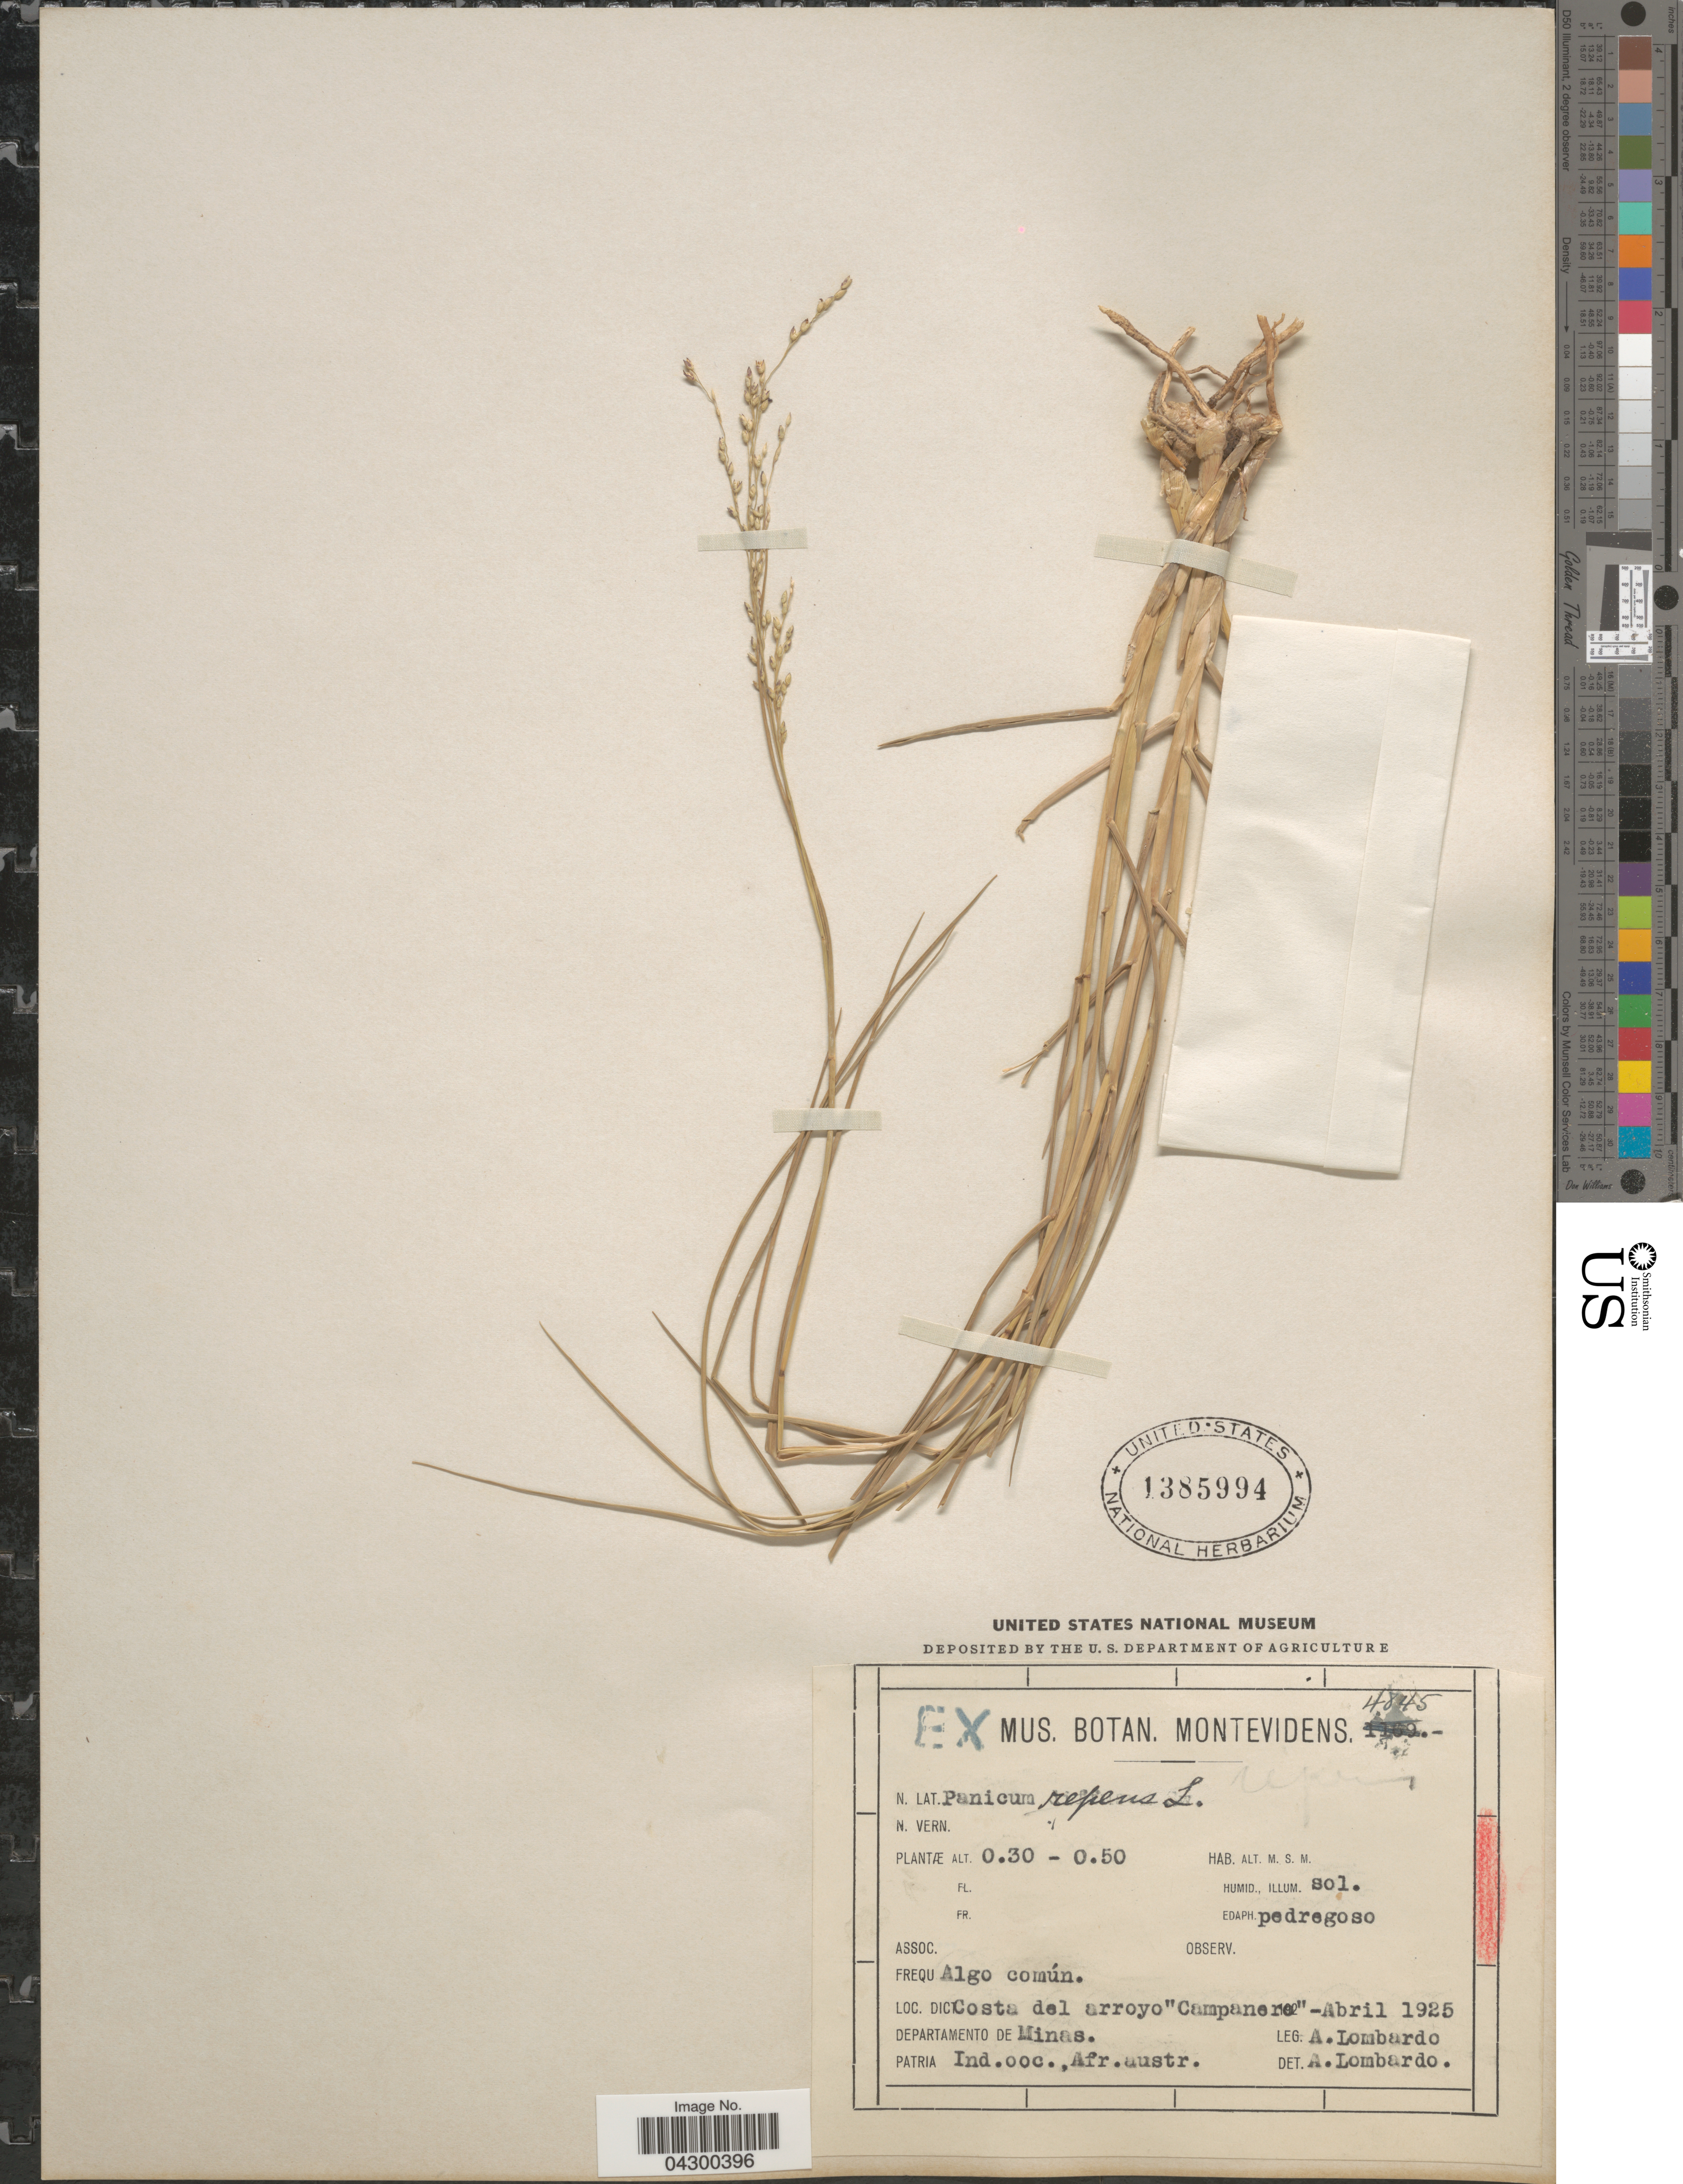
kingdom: Plantae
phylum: Tracheophyta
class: Liliopsida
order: Poales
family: Poaceae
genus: Panicum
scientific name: Panicum repens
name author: L.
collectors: A. Lombardo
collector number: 4845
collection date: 1925-04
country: Uruguay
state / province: Montevideo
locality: Loc. Dict. Costa del arroyo "Campanero". Departamento de Minas. Patria Ind. occ., Afr. austr.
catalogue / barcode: US 1385994